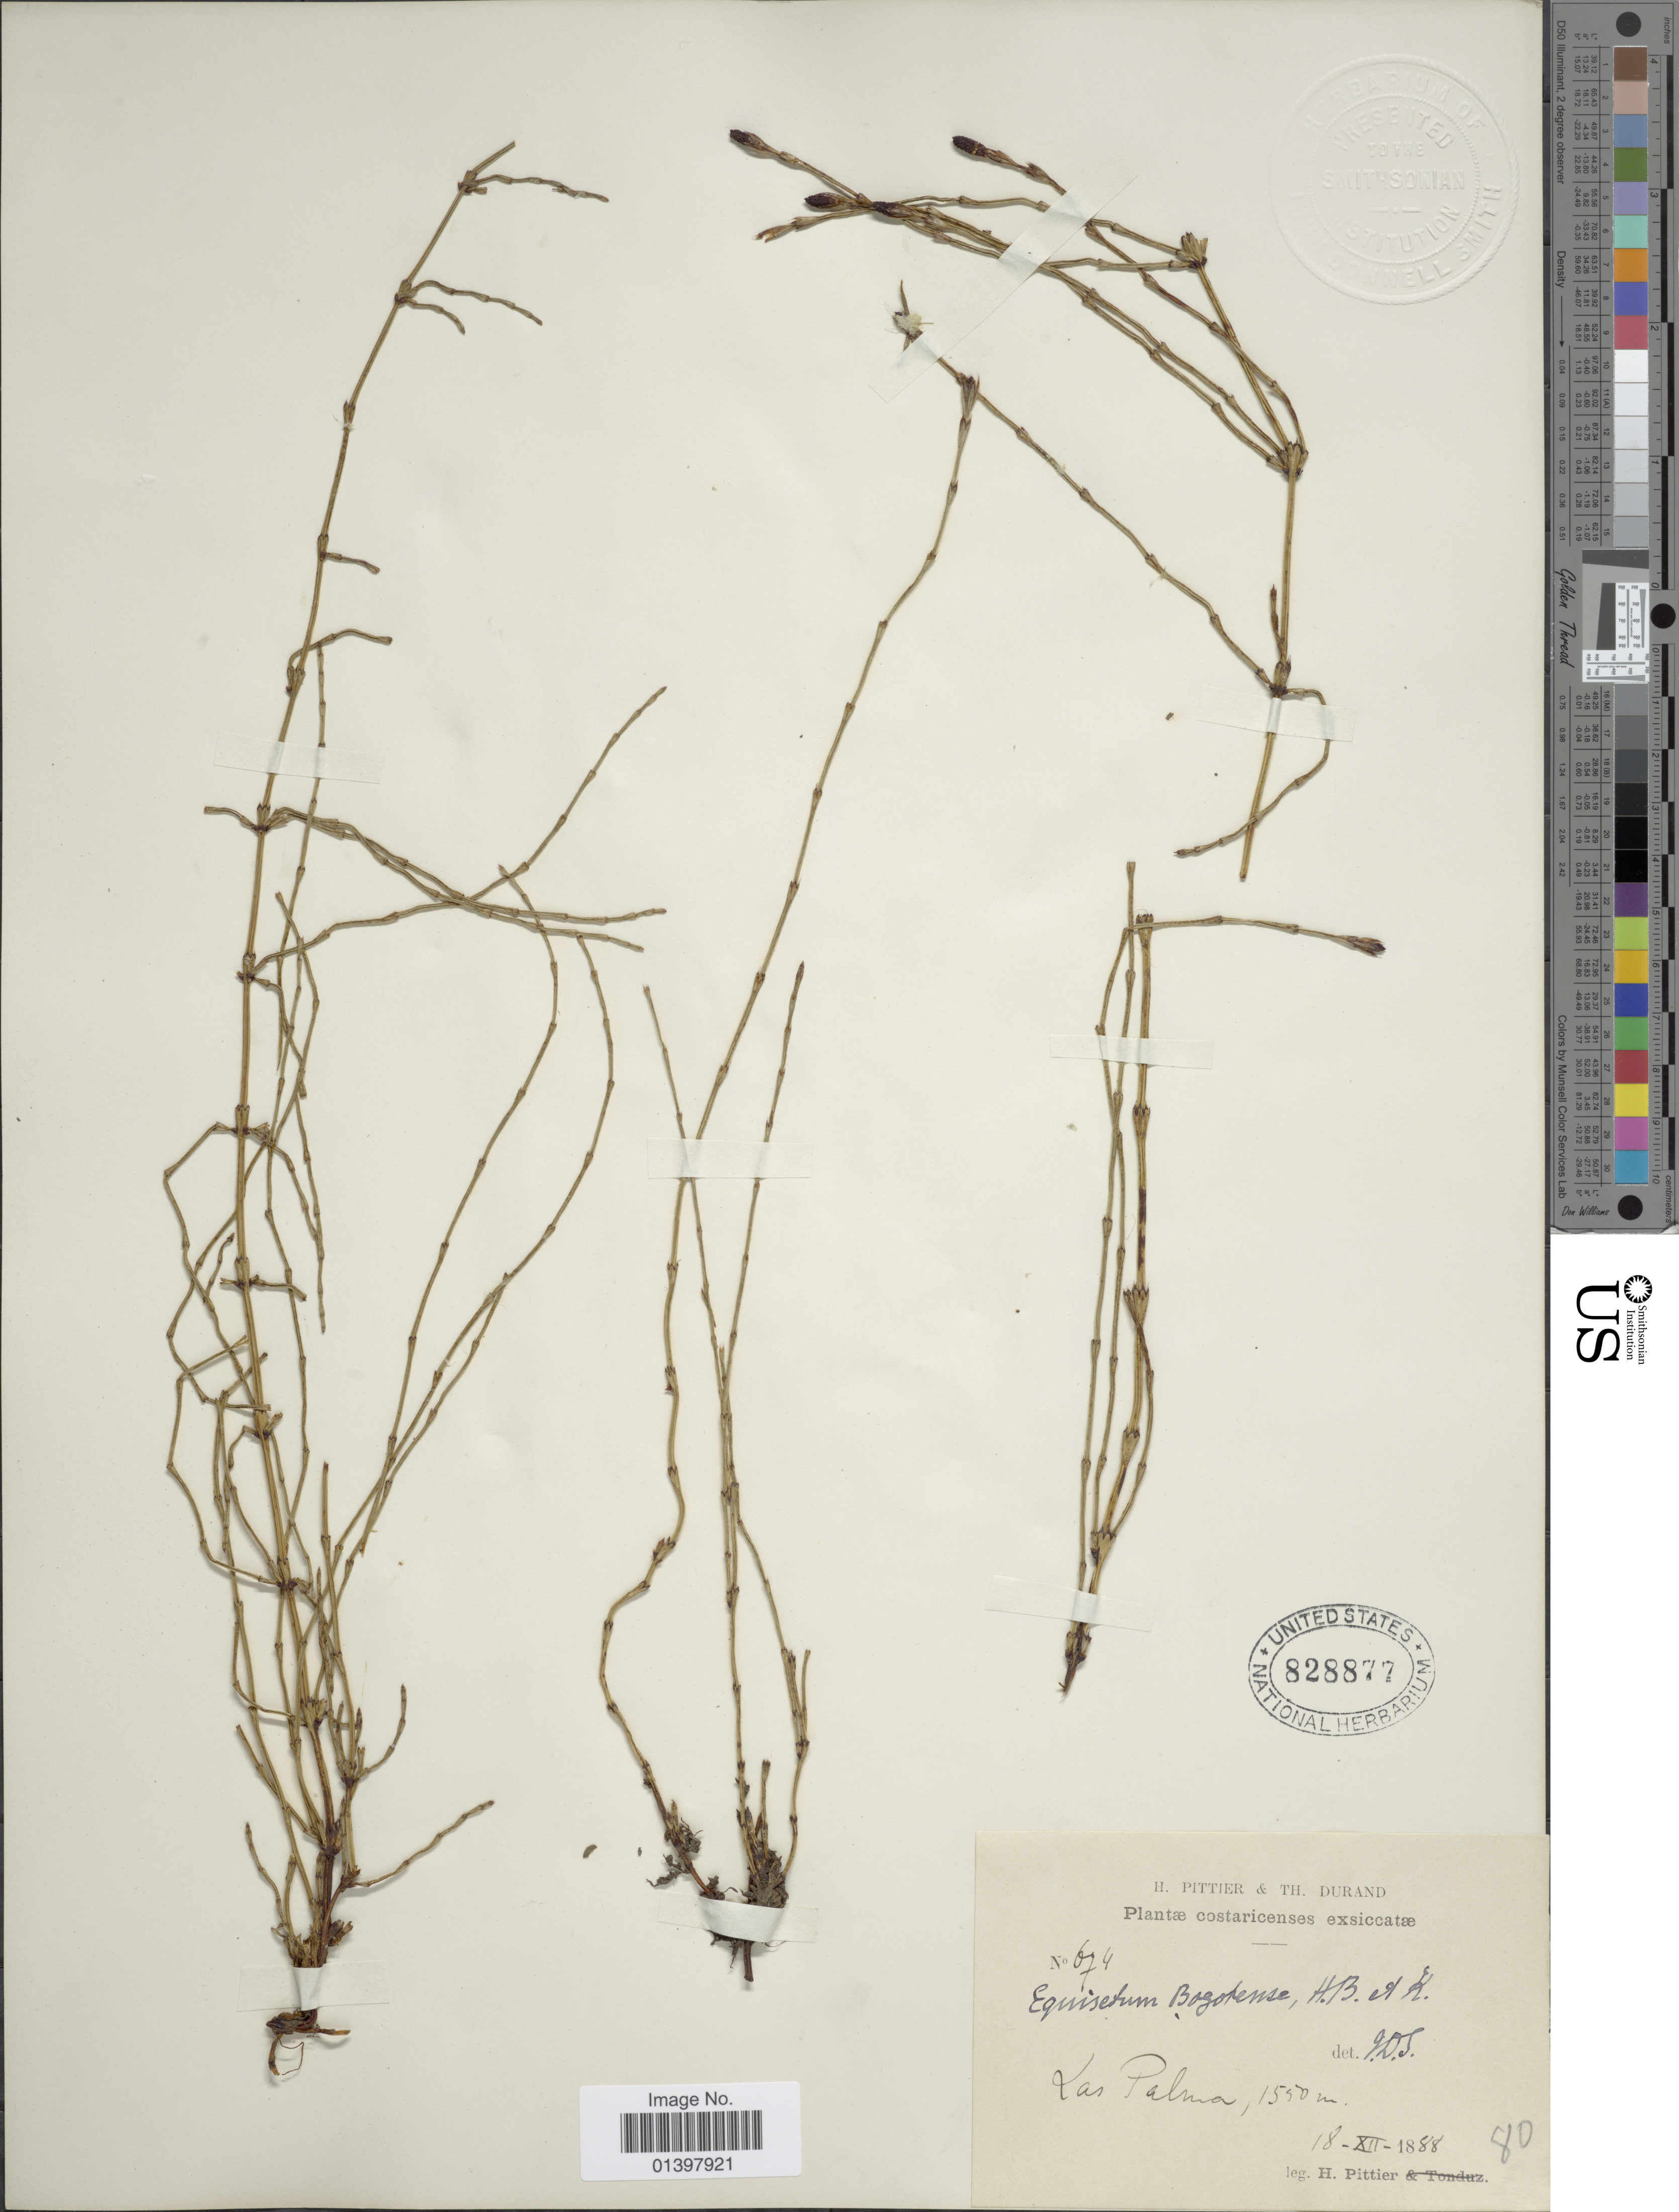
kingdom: Plantae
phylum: Tracheophyta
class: Polypodiopsida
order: Equisetales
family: Equisetaceae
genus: Equisetum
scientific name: Equisetum bogotense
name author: Kunth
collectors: H. F. Pittier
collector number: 674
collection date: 1888-12-18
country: Costa Rica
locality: Las Palma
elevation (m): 1550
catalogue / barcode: US 828877